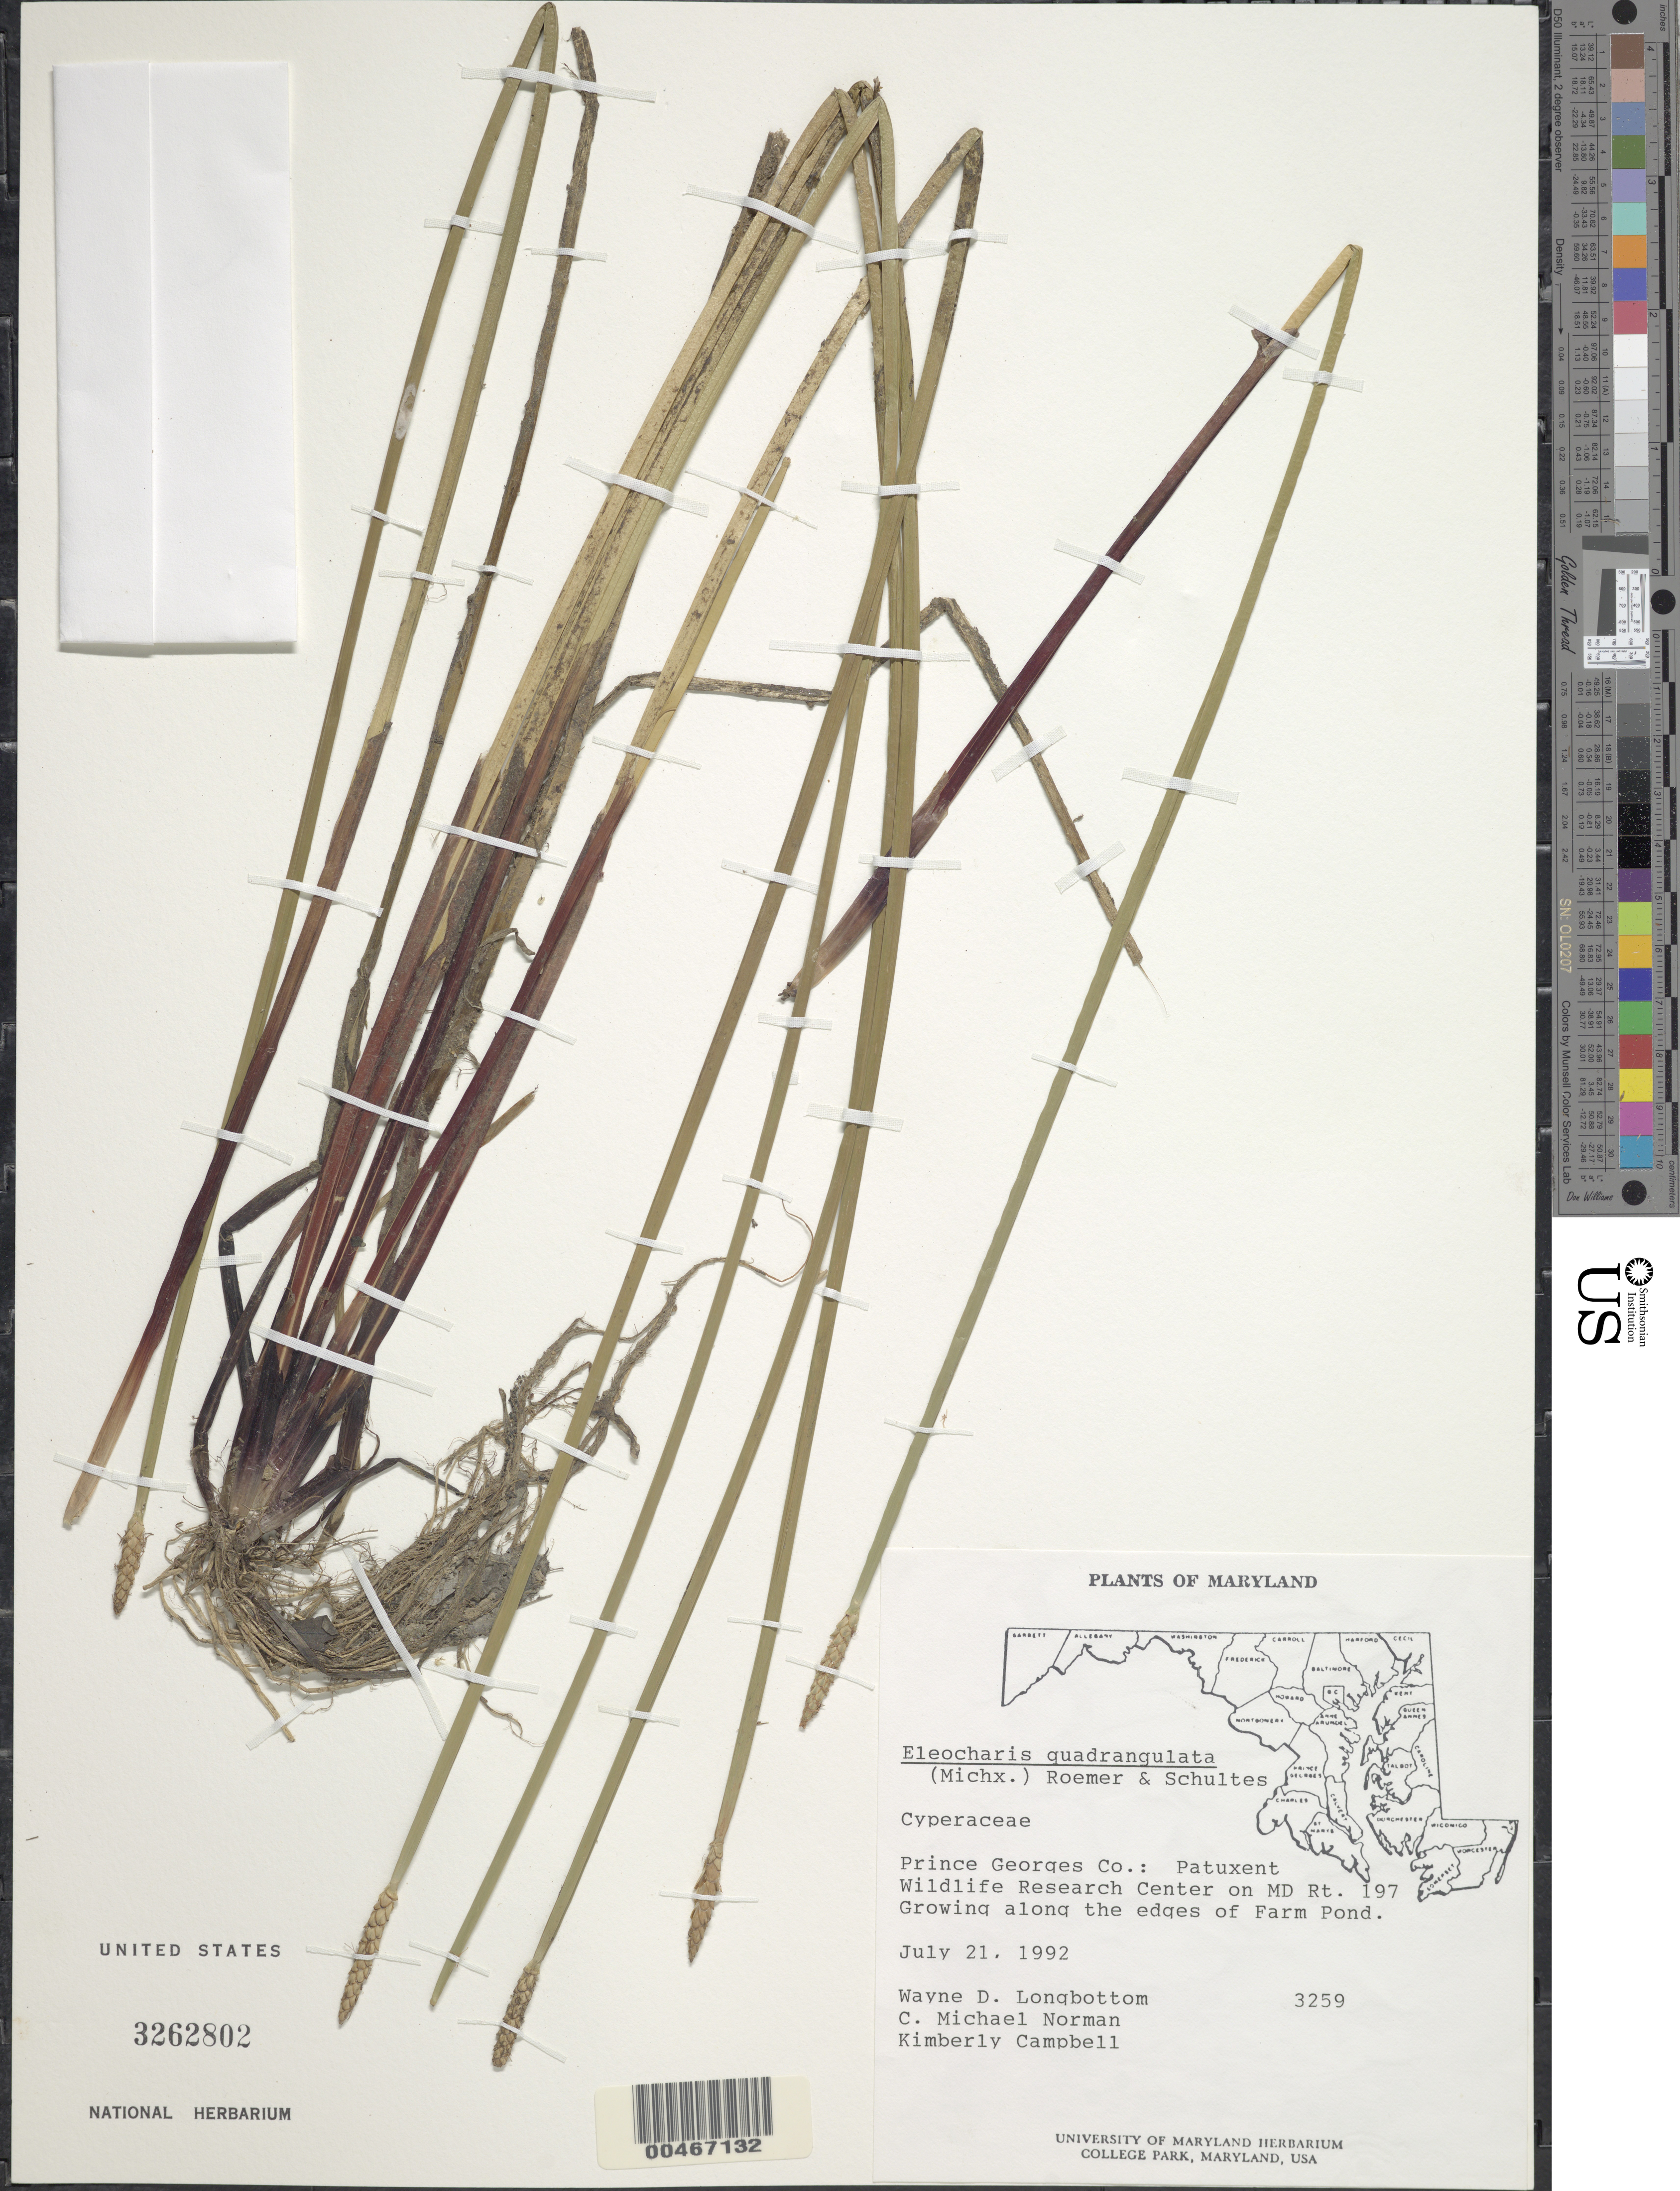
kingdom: Plantae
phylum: Tracheophyta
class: Liliopsida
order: Poales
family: Cyperaceae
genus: Eleocharis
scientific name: Eleocharis quadrangulata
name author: (Michx.) Roem. & Schult.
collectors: W. D. Longbottom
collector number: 3259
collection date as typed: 21 Jul 1992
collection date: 1992-07-21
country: United States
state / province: Maryland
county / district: Prince George's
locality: Patuxent Wildlife Research Center on MD Rt. 197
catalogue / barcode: US 3262802